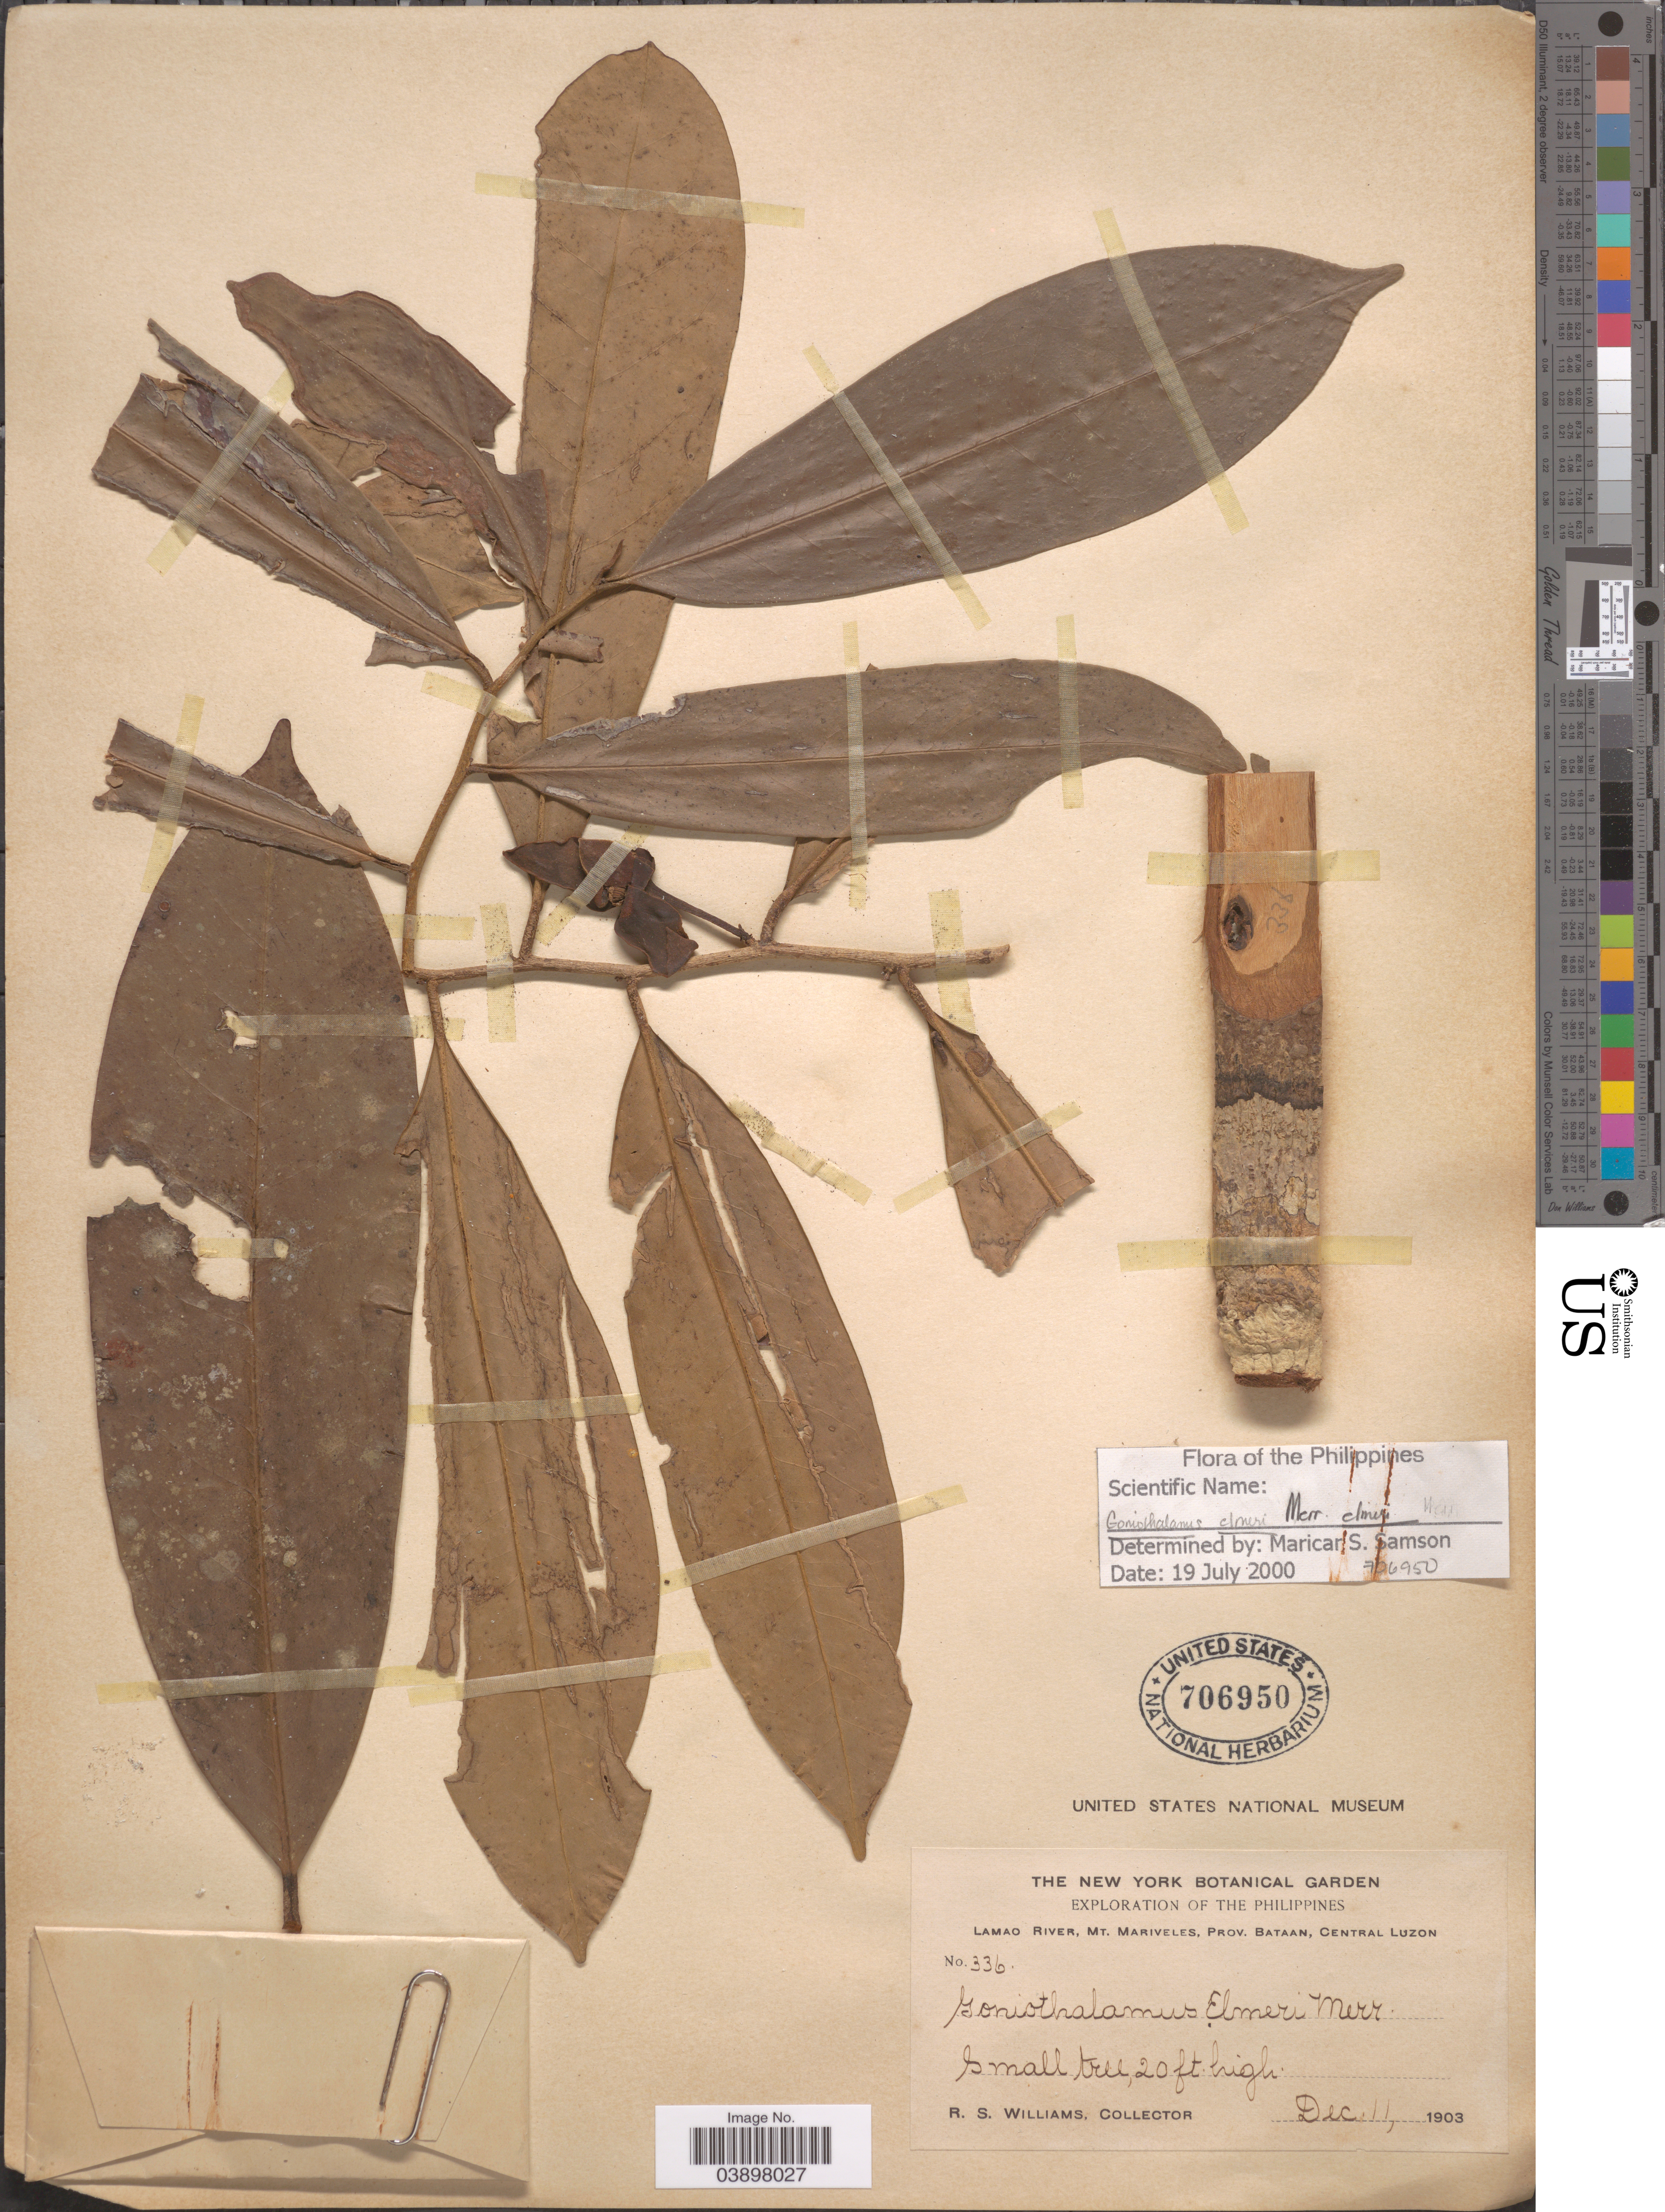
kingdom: Plantae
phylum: Tracheophyta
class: Magnoliopsida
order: Magnoliales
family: Annonaceae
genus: Goniothalamus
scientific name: Goniothalamus elmeri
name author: Merr.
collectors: R. S. Williams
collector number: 336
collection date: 1903-12-11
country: Philippines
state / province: Central Luzon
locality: Lamao River, Mt. Mariveles, Prov. Bataan.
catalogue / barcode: US 706950